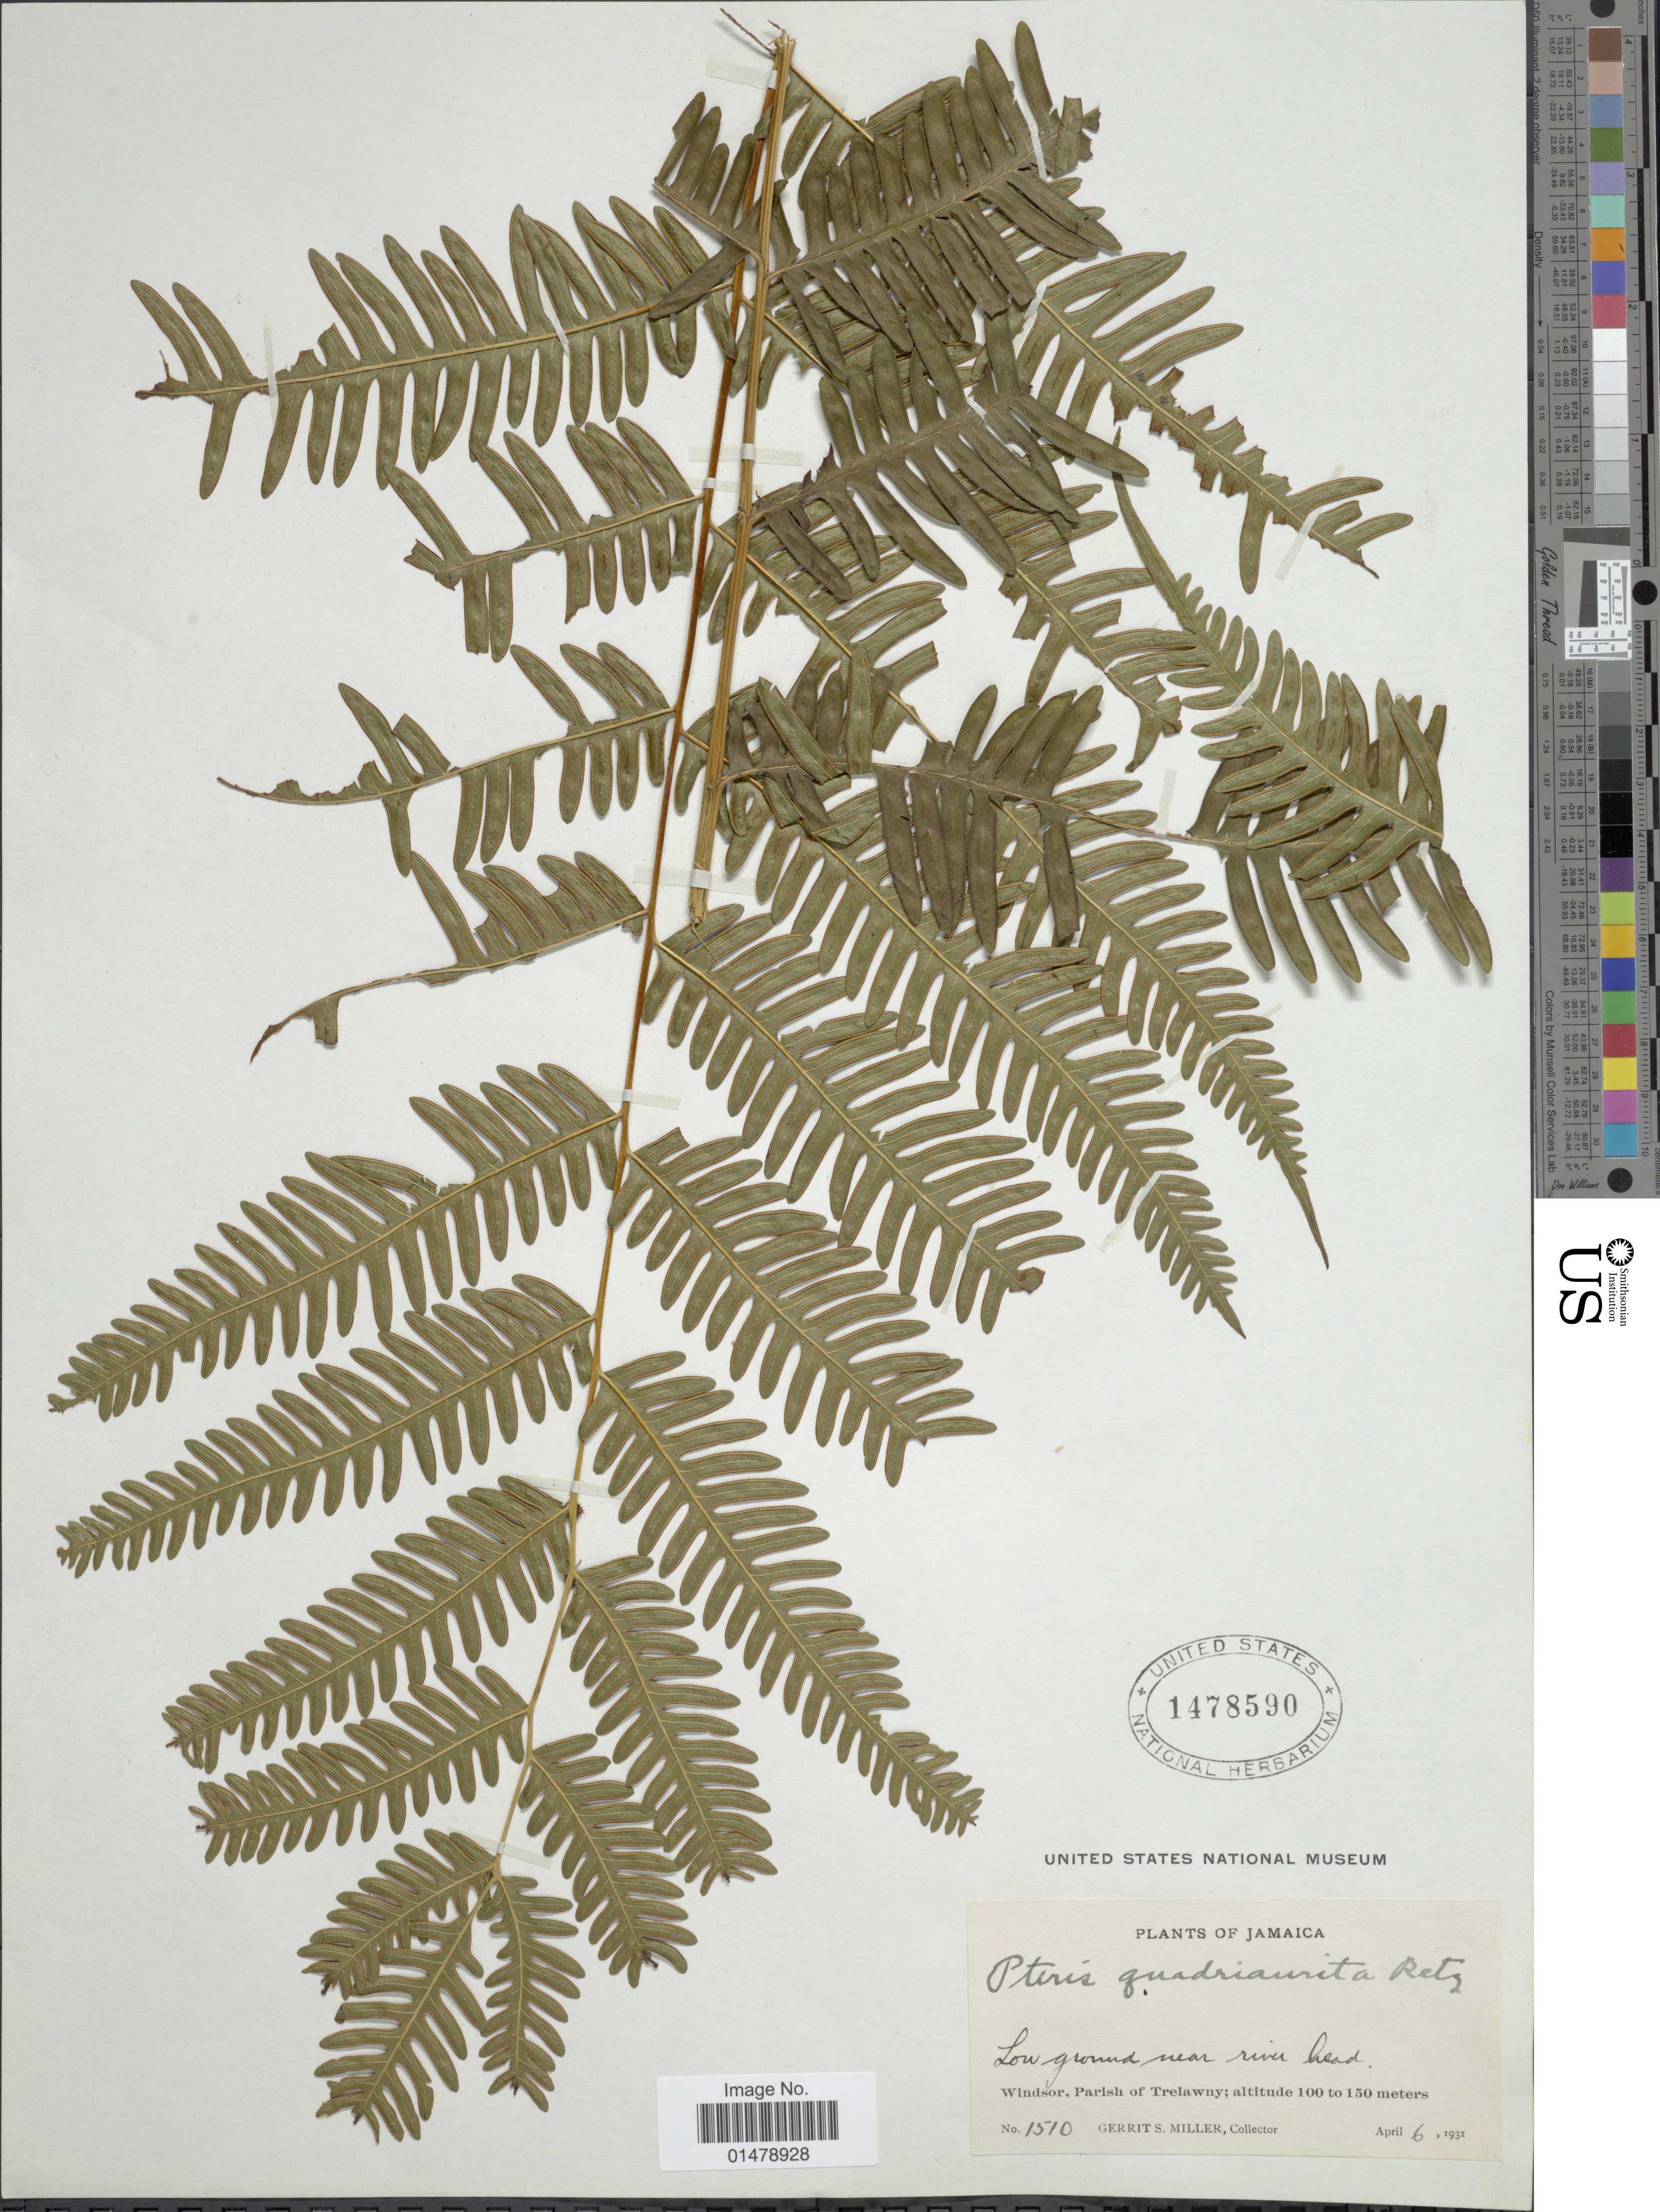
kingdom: Plantae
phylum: Tracheophyta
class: Polypodiopsida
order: Polypodiales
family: Pteridaceae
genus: Pteris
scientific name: Pteris quadriaurita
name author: Retz.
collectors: G. S. Miller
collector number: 1510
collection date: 1931-04-06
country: Jamaica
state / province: Trelawny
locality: Windsor, Parish of Trelawny.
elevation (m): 100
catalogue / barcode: US 1478590